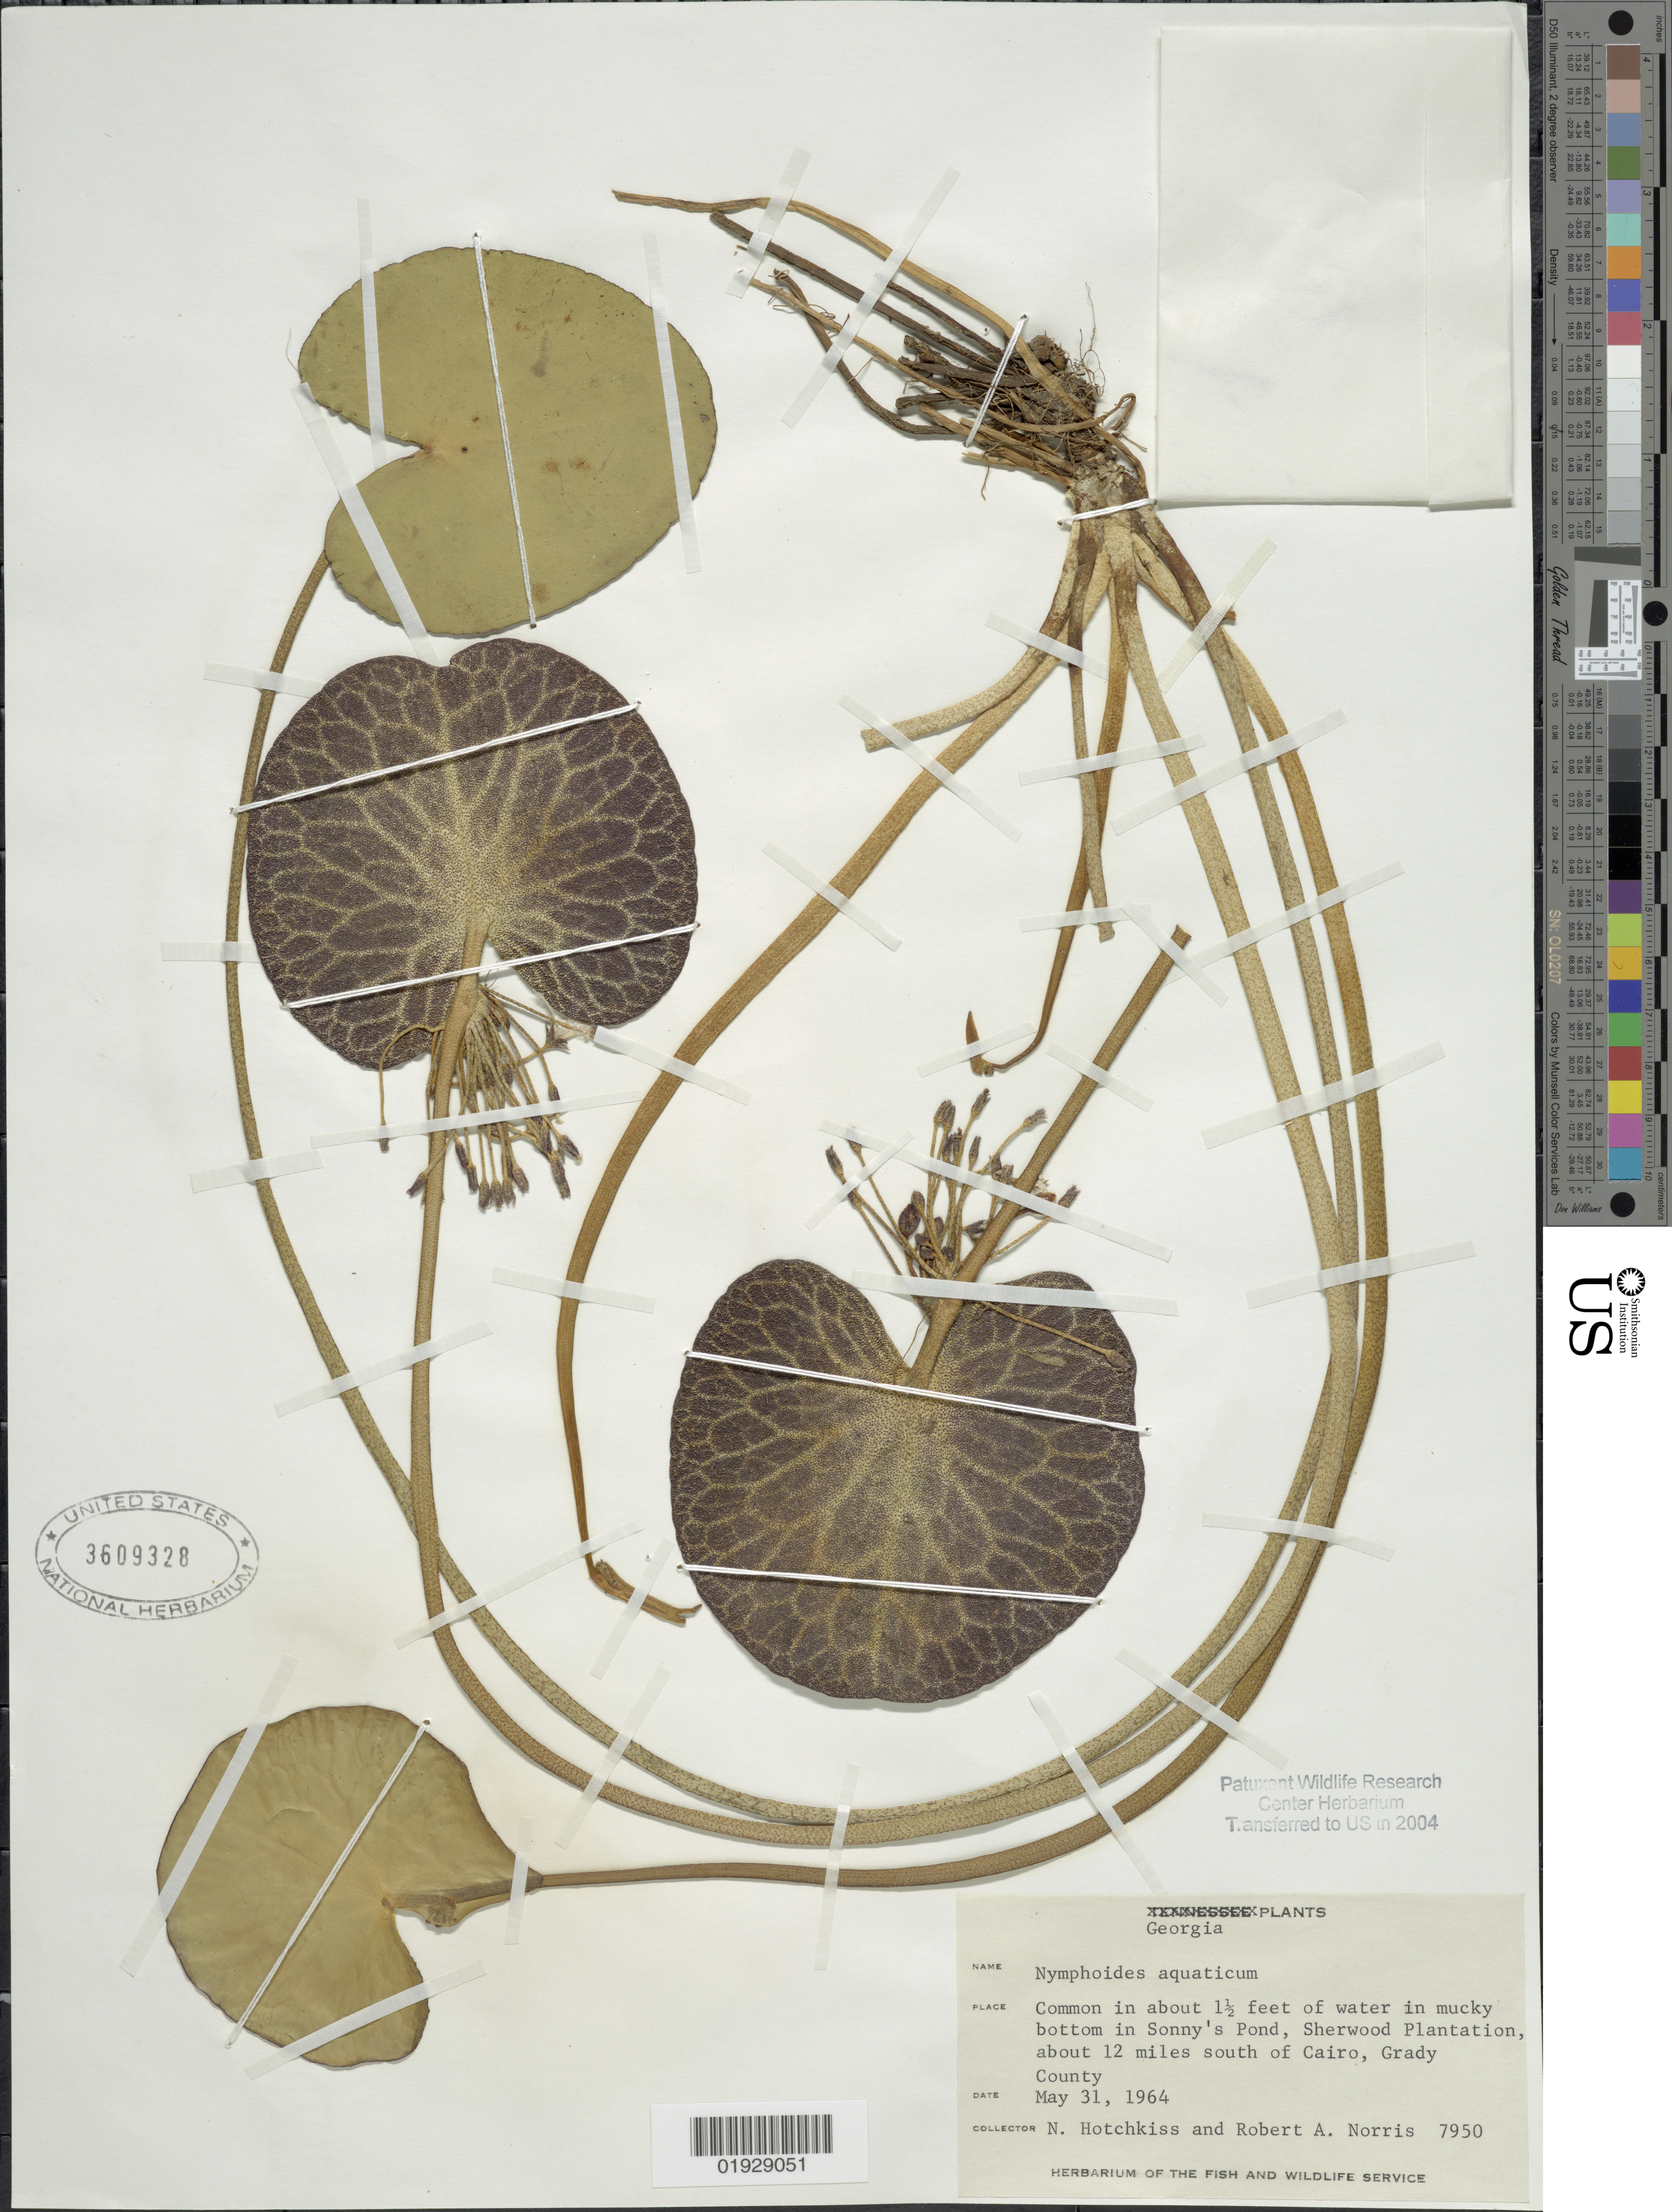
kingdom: Plantae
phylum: Tracheophyta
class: Magnoliopsida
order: Asterales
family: Menyanthaceae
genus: Nymphoides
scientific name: Nymphoides aquatica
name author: (J.F. Gmel.) Kuntze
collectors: N. Hotchkiss & R. Norris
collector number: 7950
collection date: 1964-05-31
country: United States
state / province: Georgia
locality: Common in about 1½ feet of water in mucky bottom in Sonny's Pond, Sherwood Plantation, about 12 miles south of Cairo, Grady County.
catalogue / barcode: US 3609328